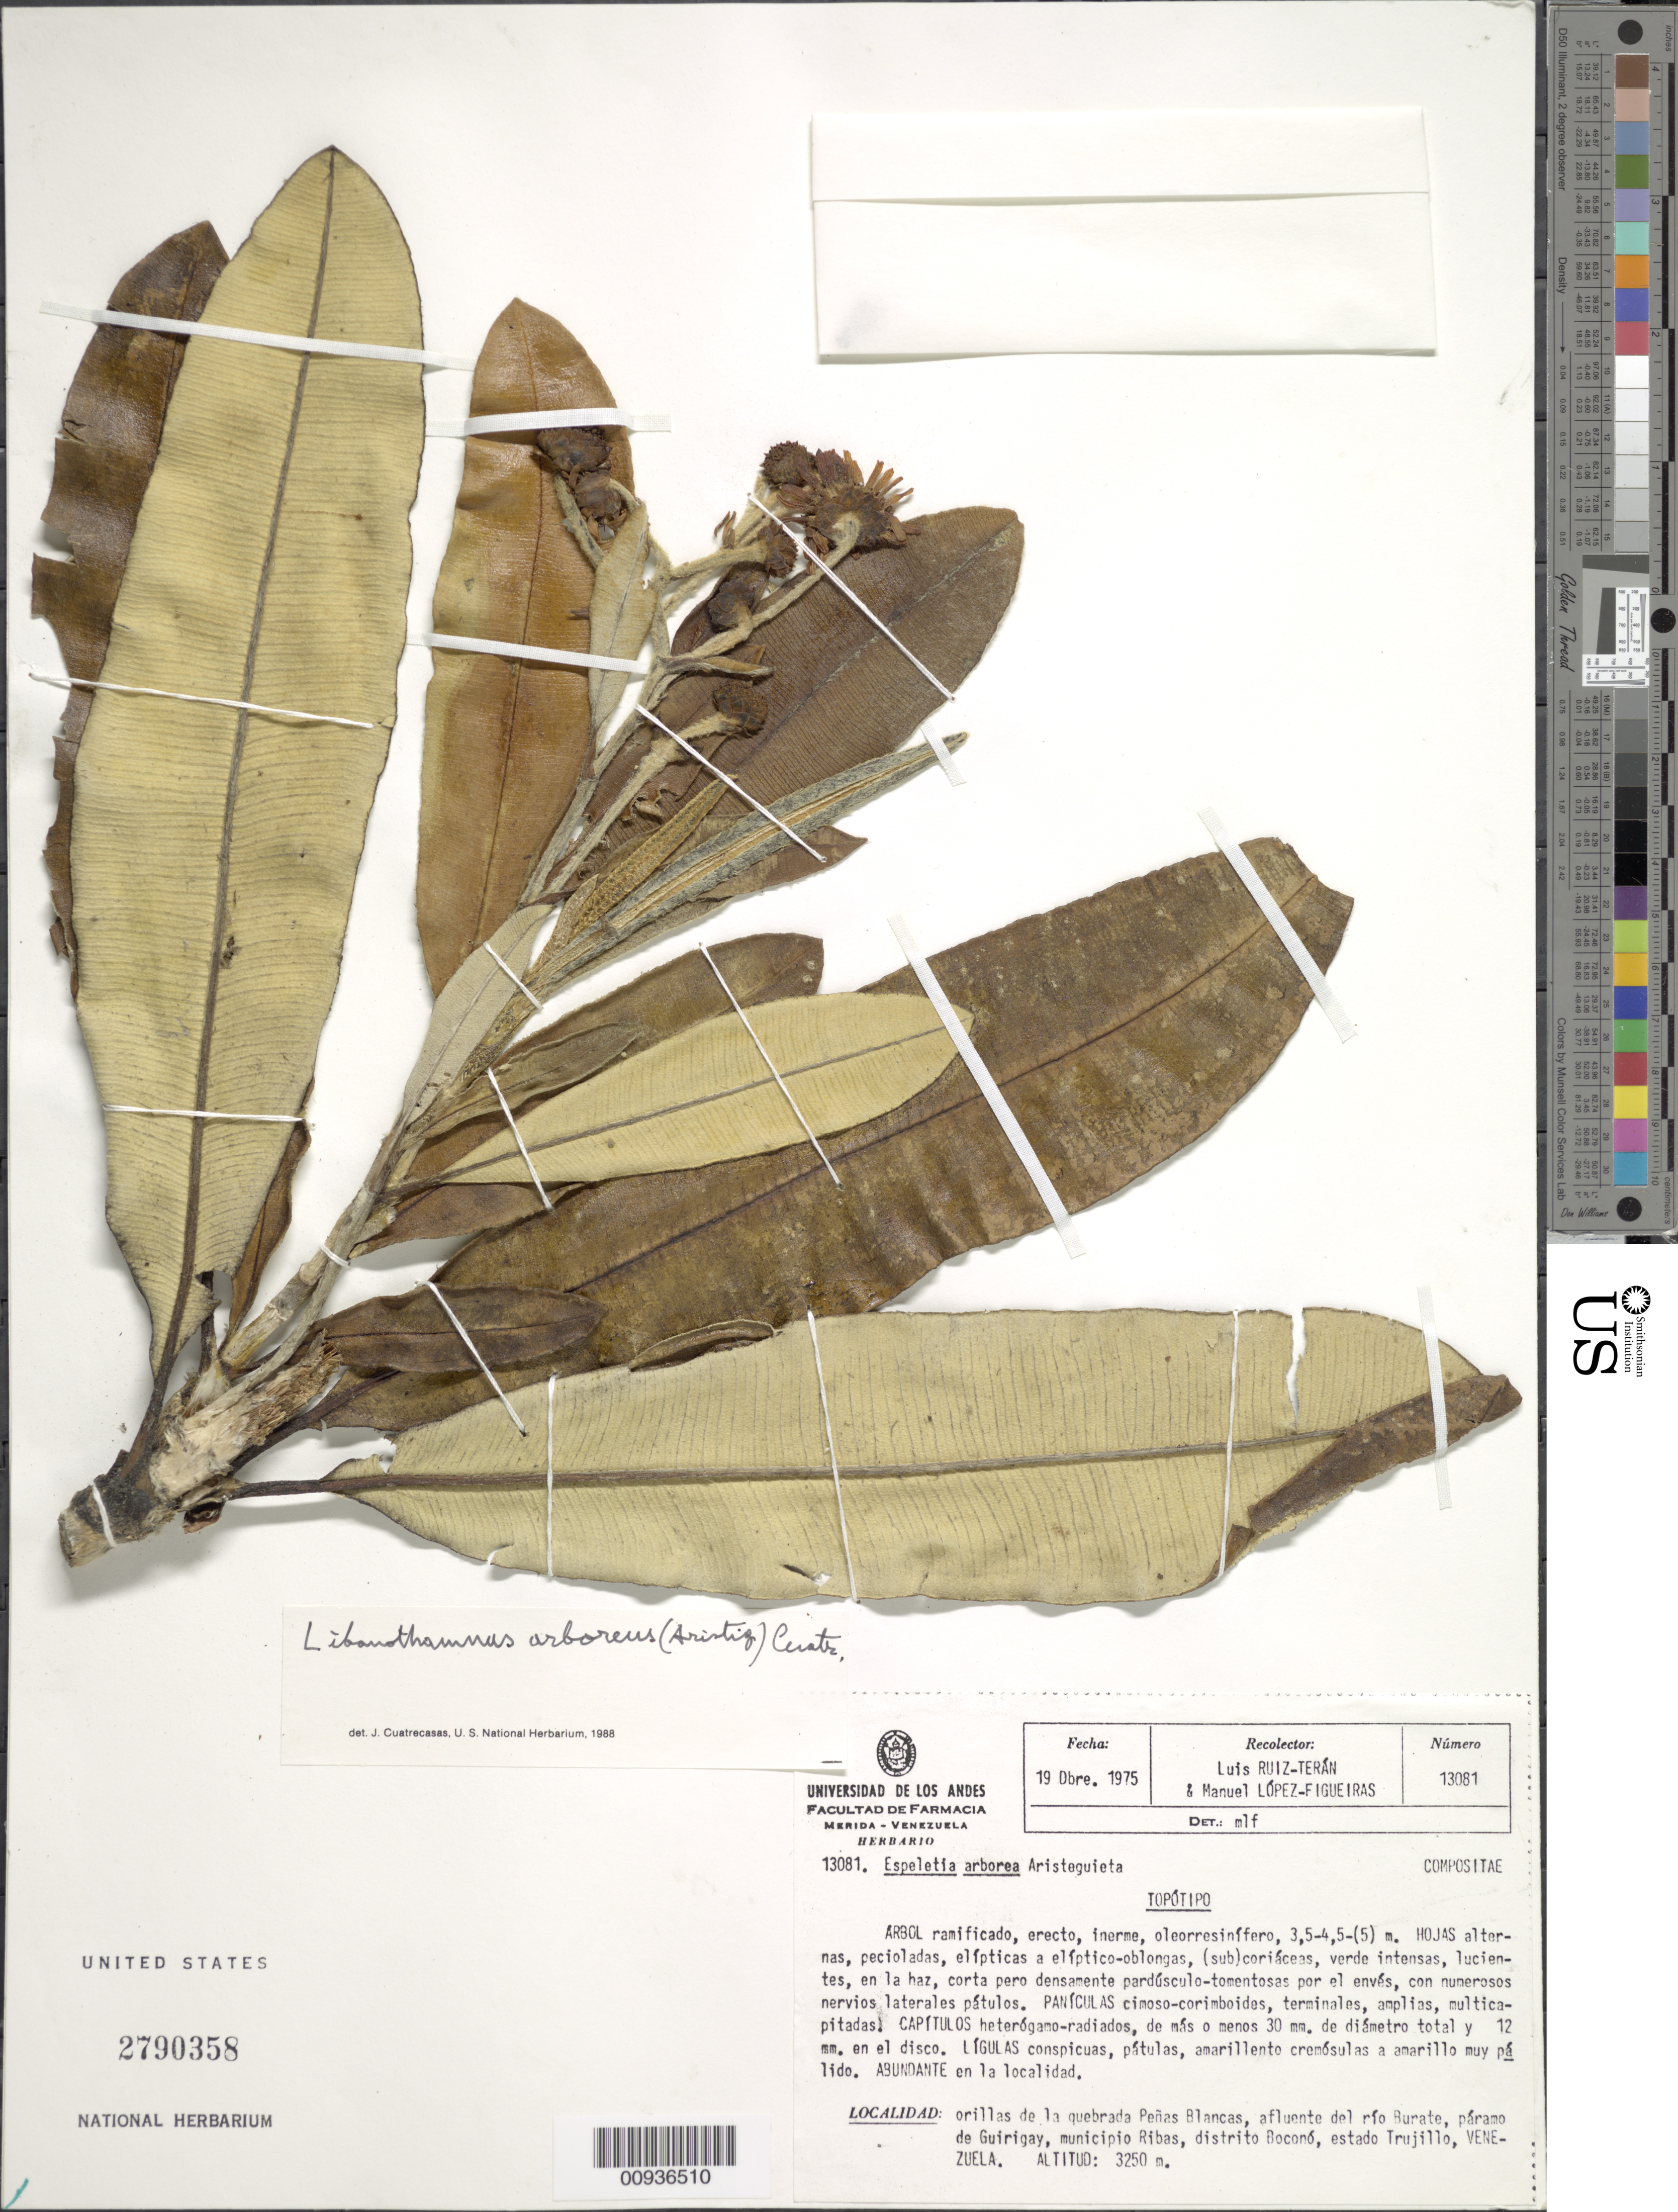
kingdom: Plantae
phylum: Tracheophyta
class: Magnoliopsida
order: Asterales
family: Asteraceae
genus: Libanothamnus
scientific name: Libanothamnus arboreus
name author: (Aristeg.) Cuatrec.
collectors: L. E. Ruíz-Terán & M. López Figueiras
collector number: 13081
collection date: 1975-10-19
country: Venezuela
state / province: Trujillo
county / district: Boconó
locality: Páramo de Guirigay. Orilla de la quebrada Peñas Blancas, afluente del Río Burate. Cerca de la frontera entre Boconó y Ribas.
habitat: Tidal swamp along SW border of small lake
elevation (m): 3250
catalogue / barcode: US 2790358